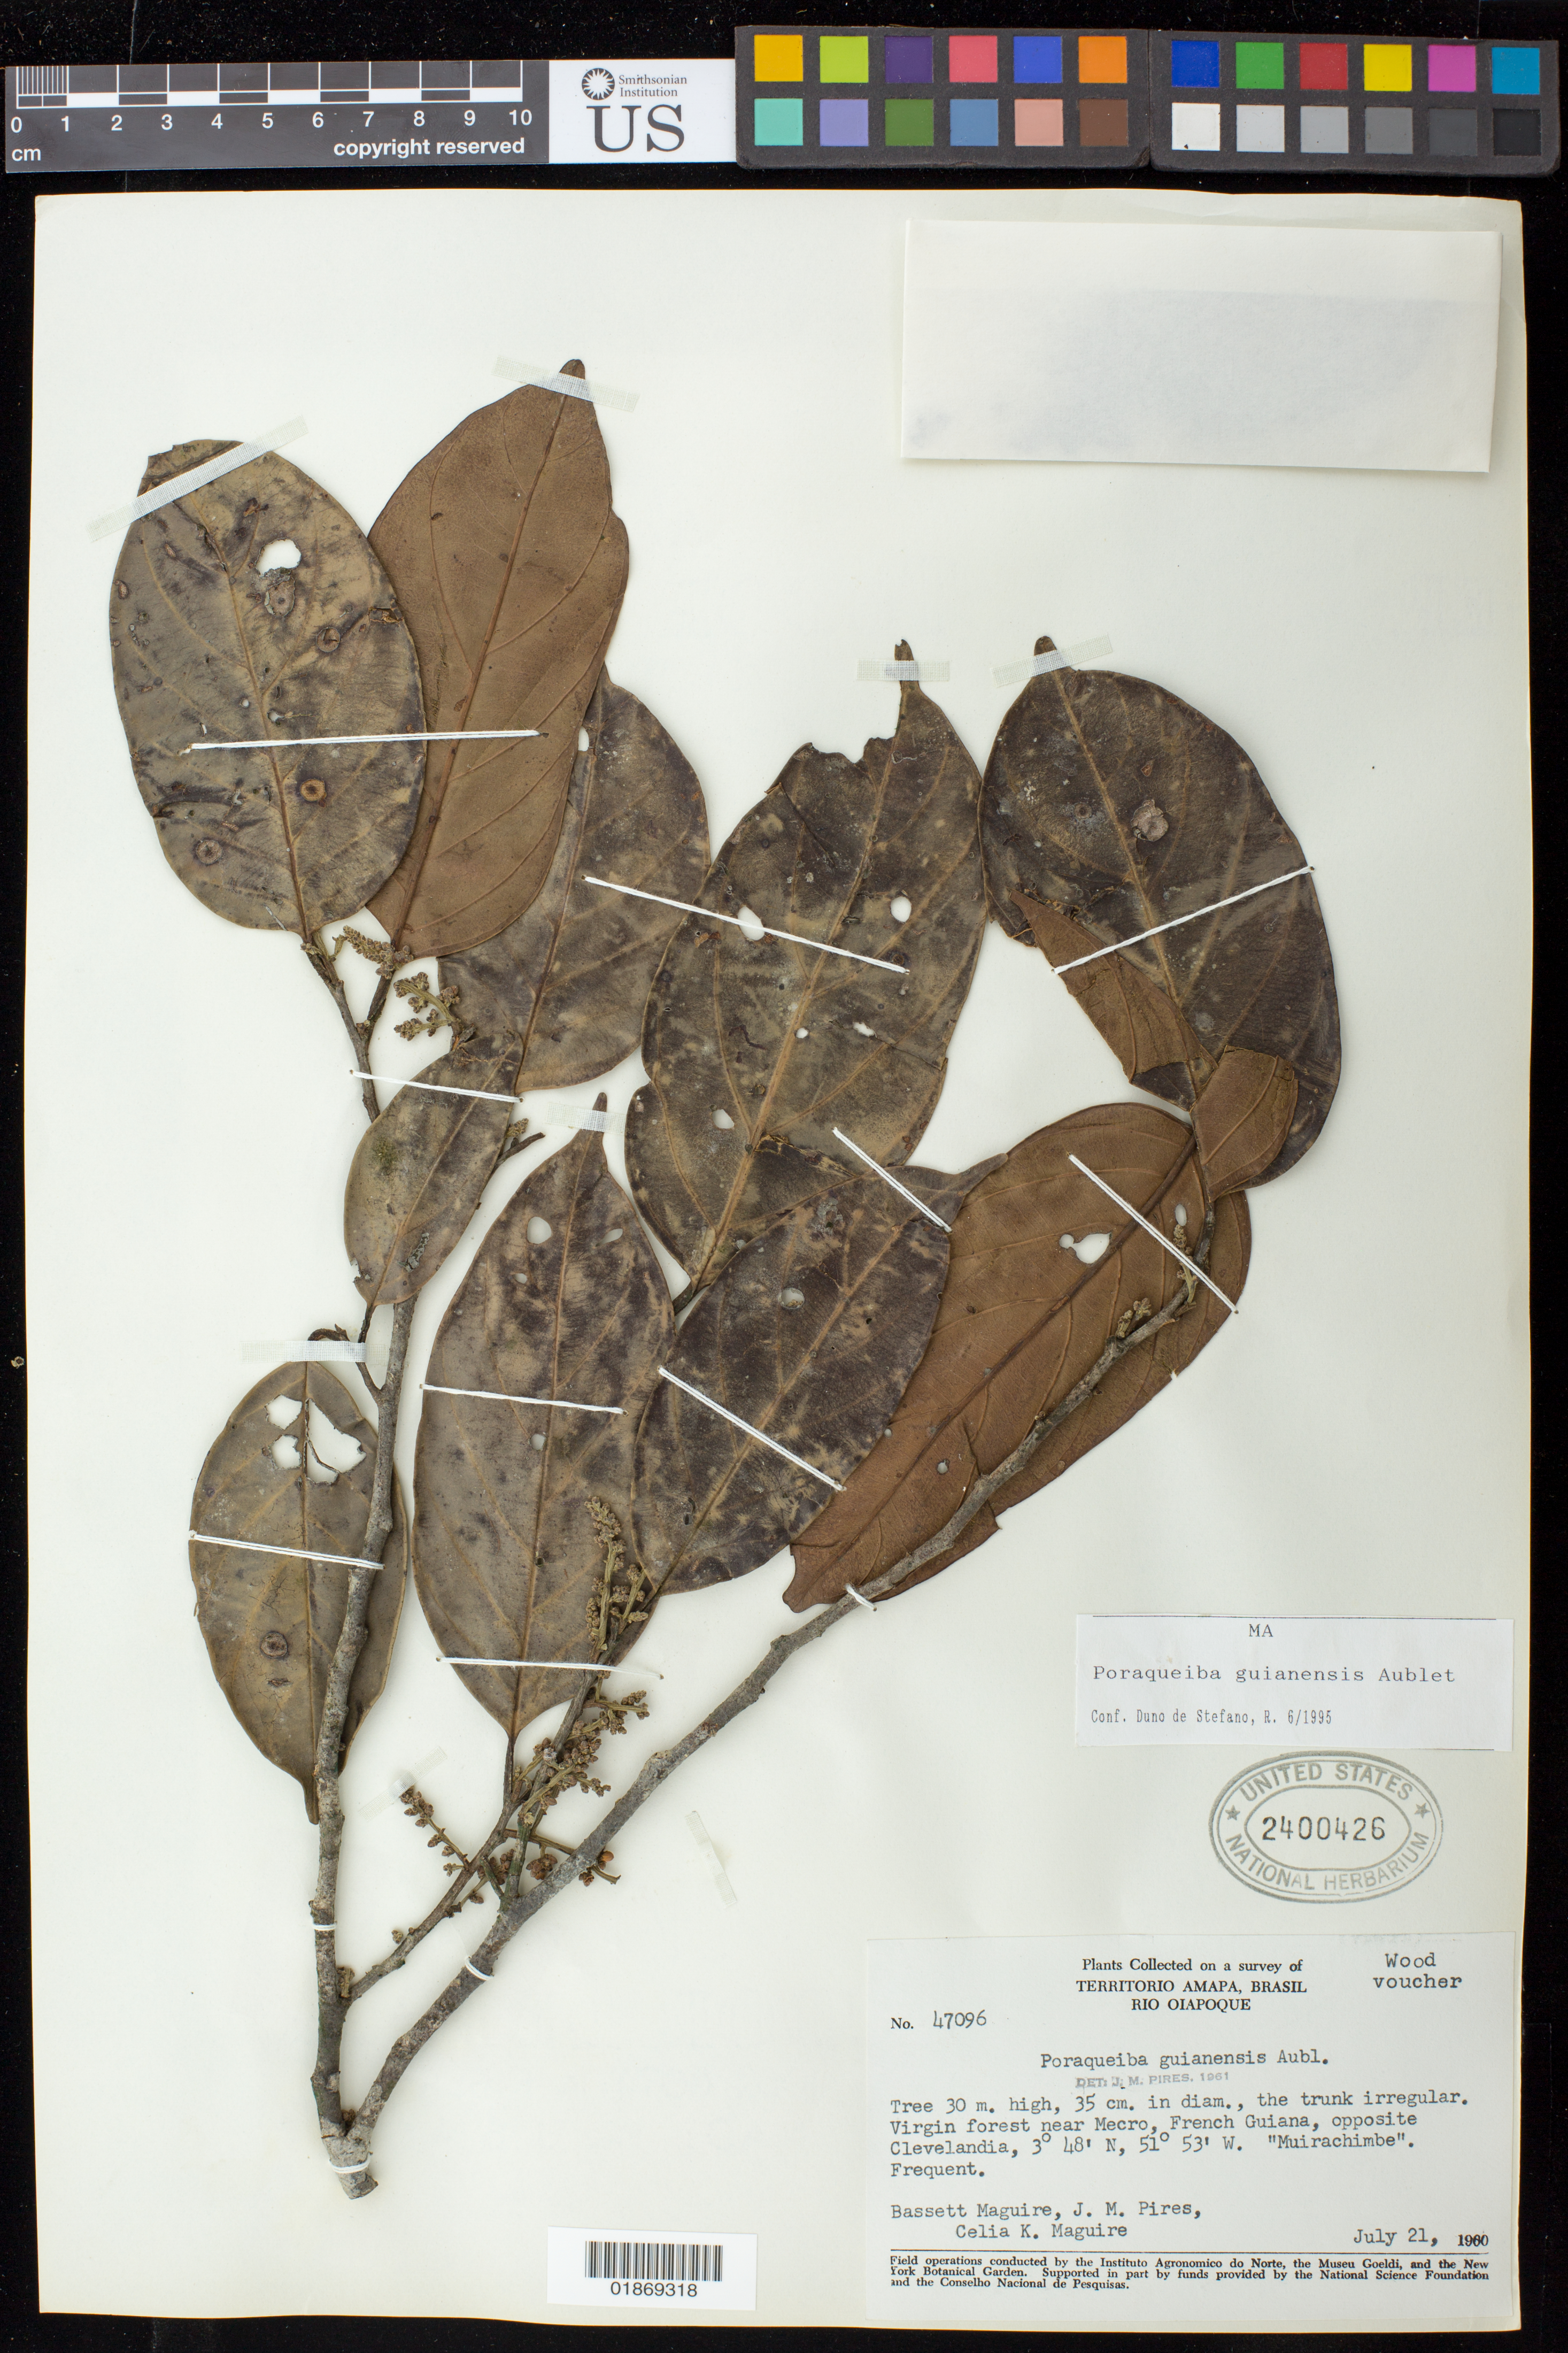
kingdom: Plantae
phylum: Tracheophyta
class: Magnoliopsida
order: Metteniusales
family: Metteniusaceae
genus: Poraqueiba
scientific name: Poraqueiba guianensis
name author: Aubl.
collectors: B. Maguire, J. M. Pires & C. K. Maguire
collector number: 47096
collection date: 1960-07-21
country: French Guiana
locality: Near Mecro, French Guiana, opposite Clevelandia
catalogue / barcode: US 2400426